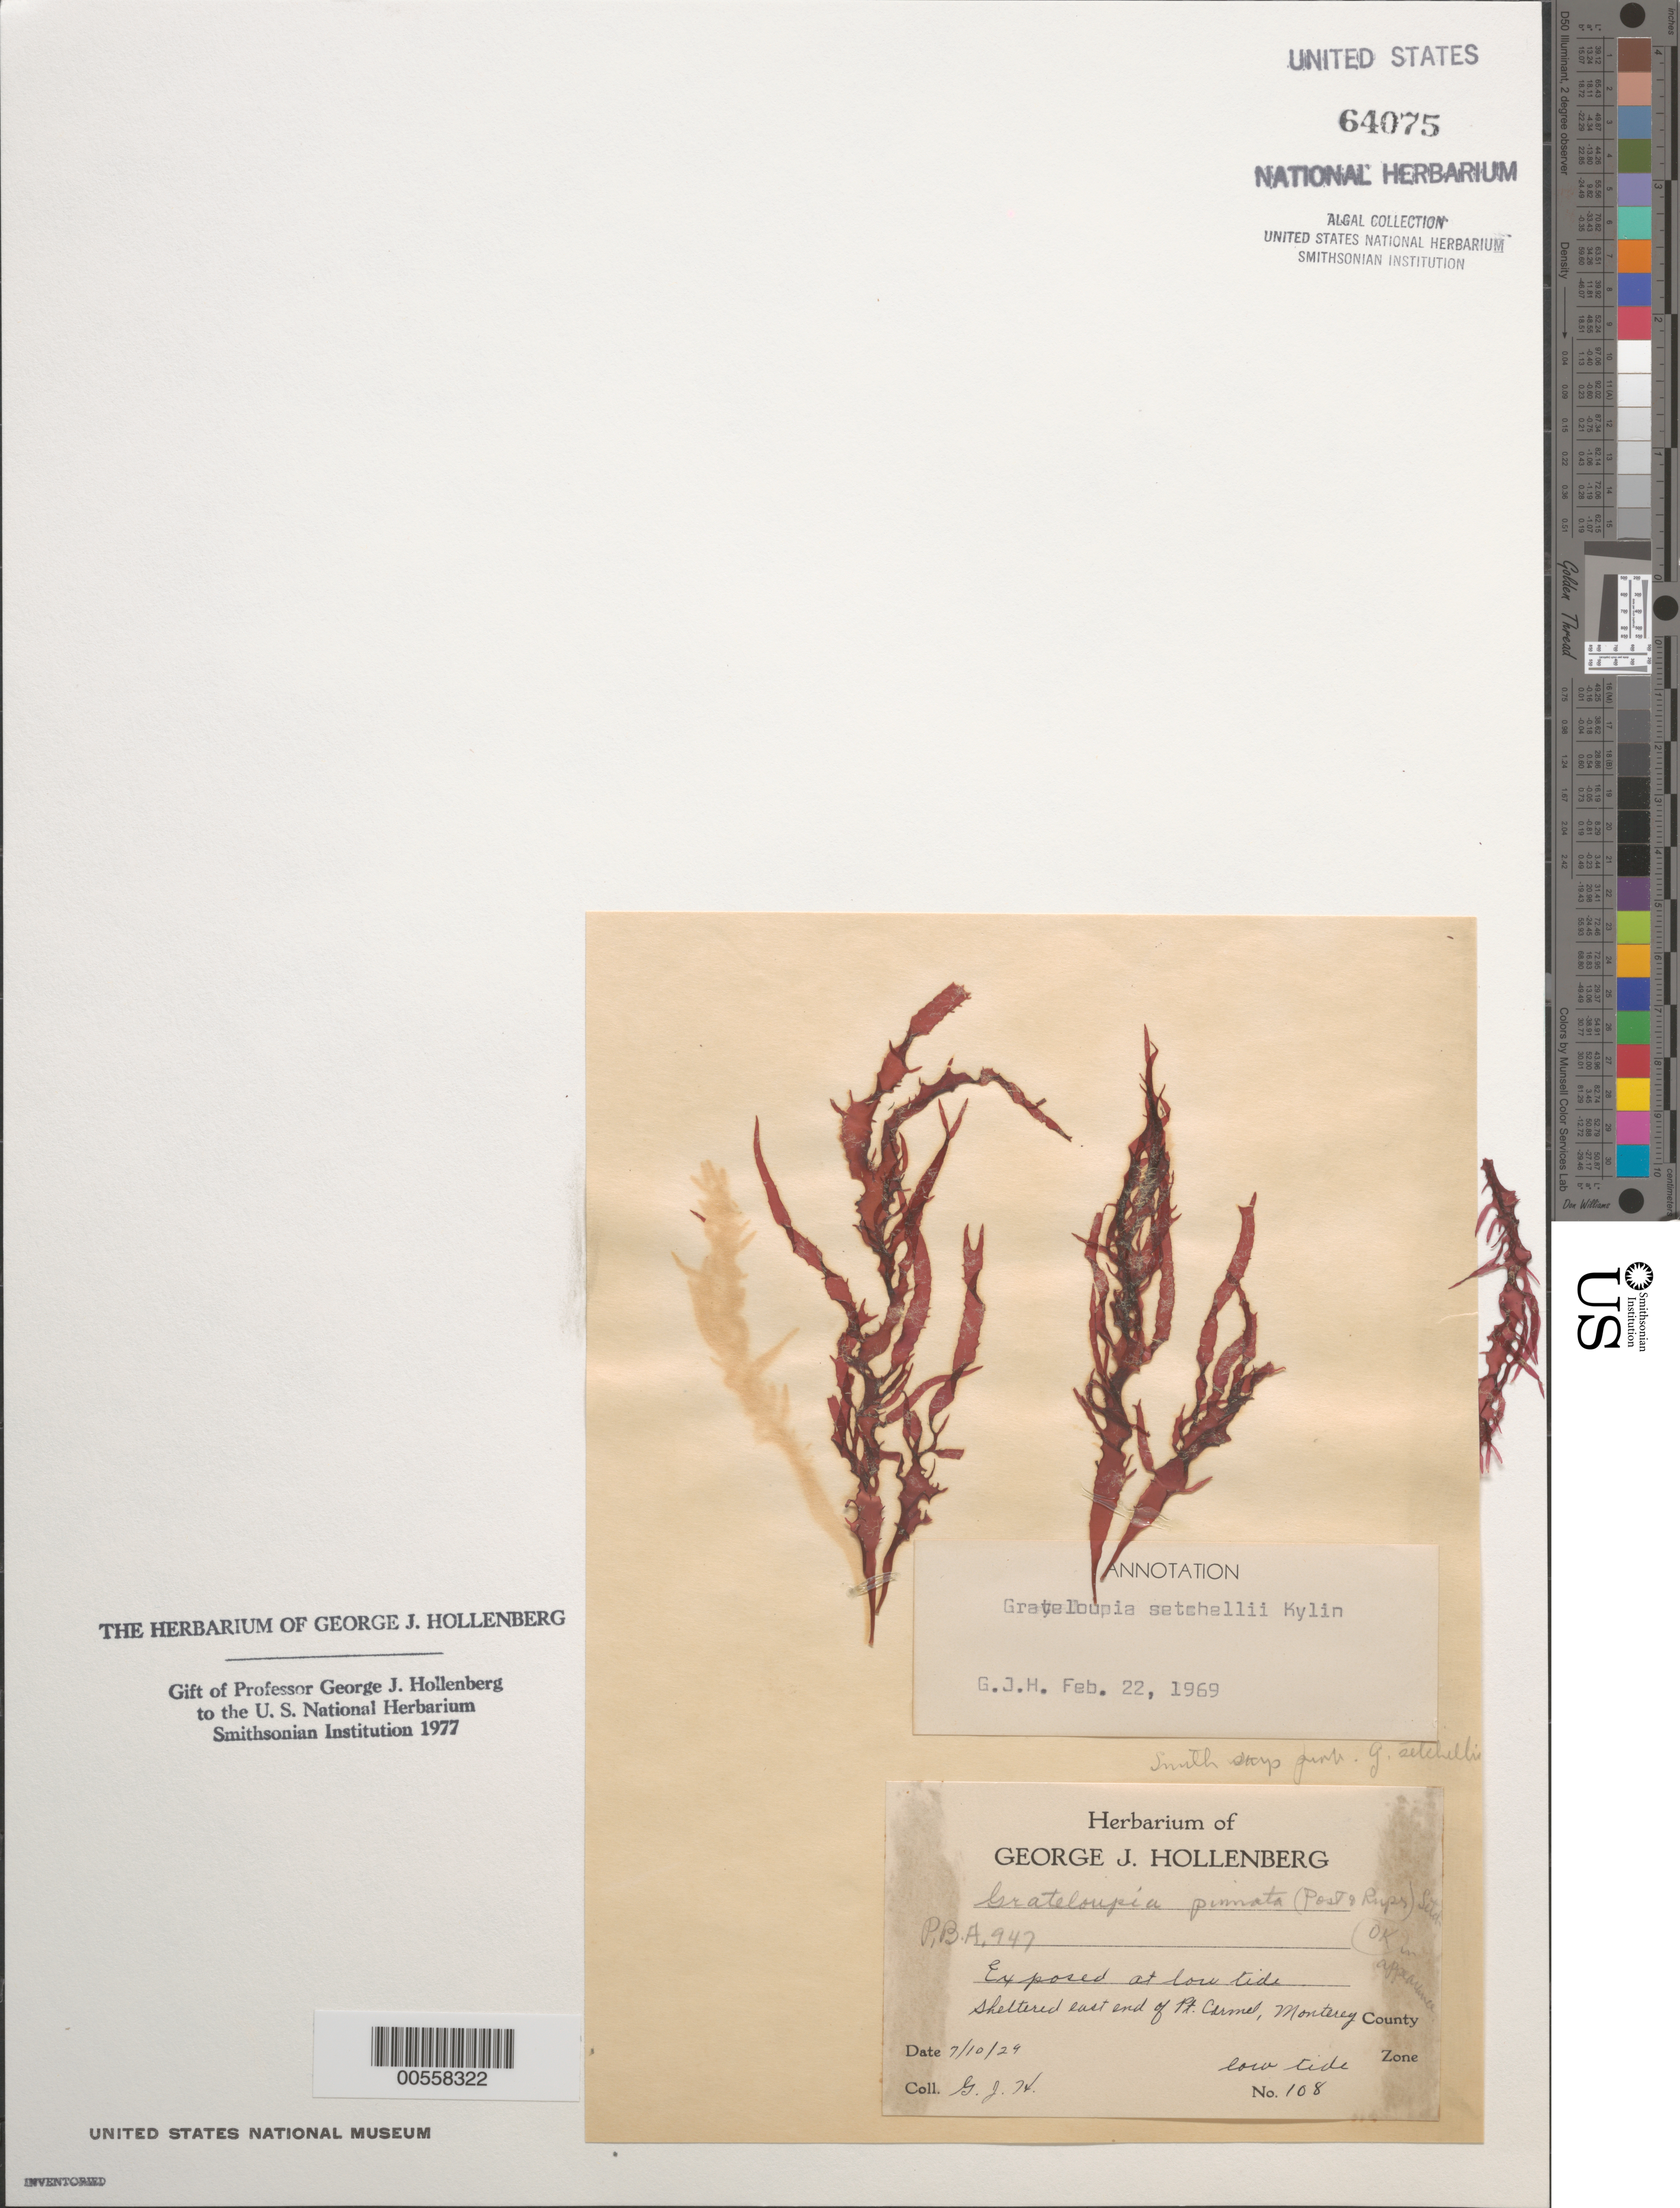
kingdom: Plantae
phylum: Rhodophyta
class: Florideophyceae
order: Halymeniales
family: Halymeniaceae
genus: Norrissia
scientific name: Norrissia setchellii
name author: (Kylin) M.S. Balakrishnan in Desikachary & Raja Rao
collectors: G. Hollenberg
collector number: GJH 106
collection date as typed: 10 Jul 1929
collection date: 1929-07-10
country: United States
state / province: California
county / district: Monterey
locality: Carmel Point, south end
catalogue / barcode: US 64075